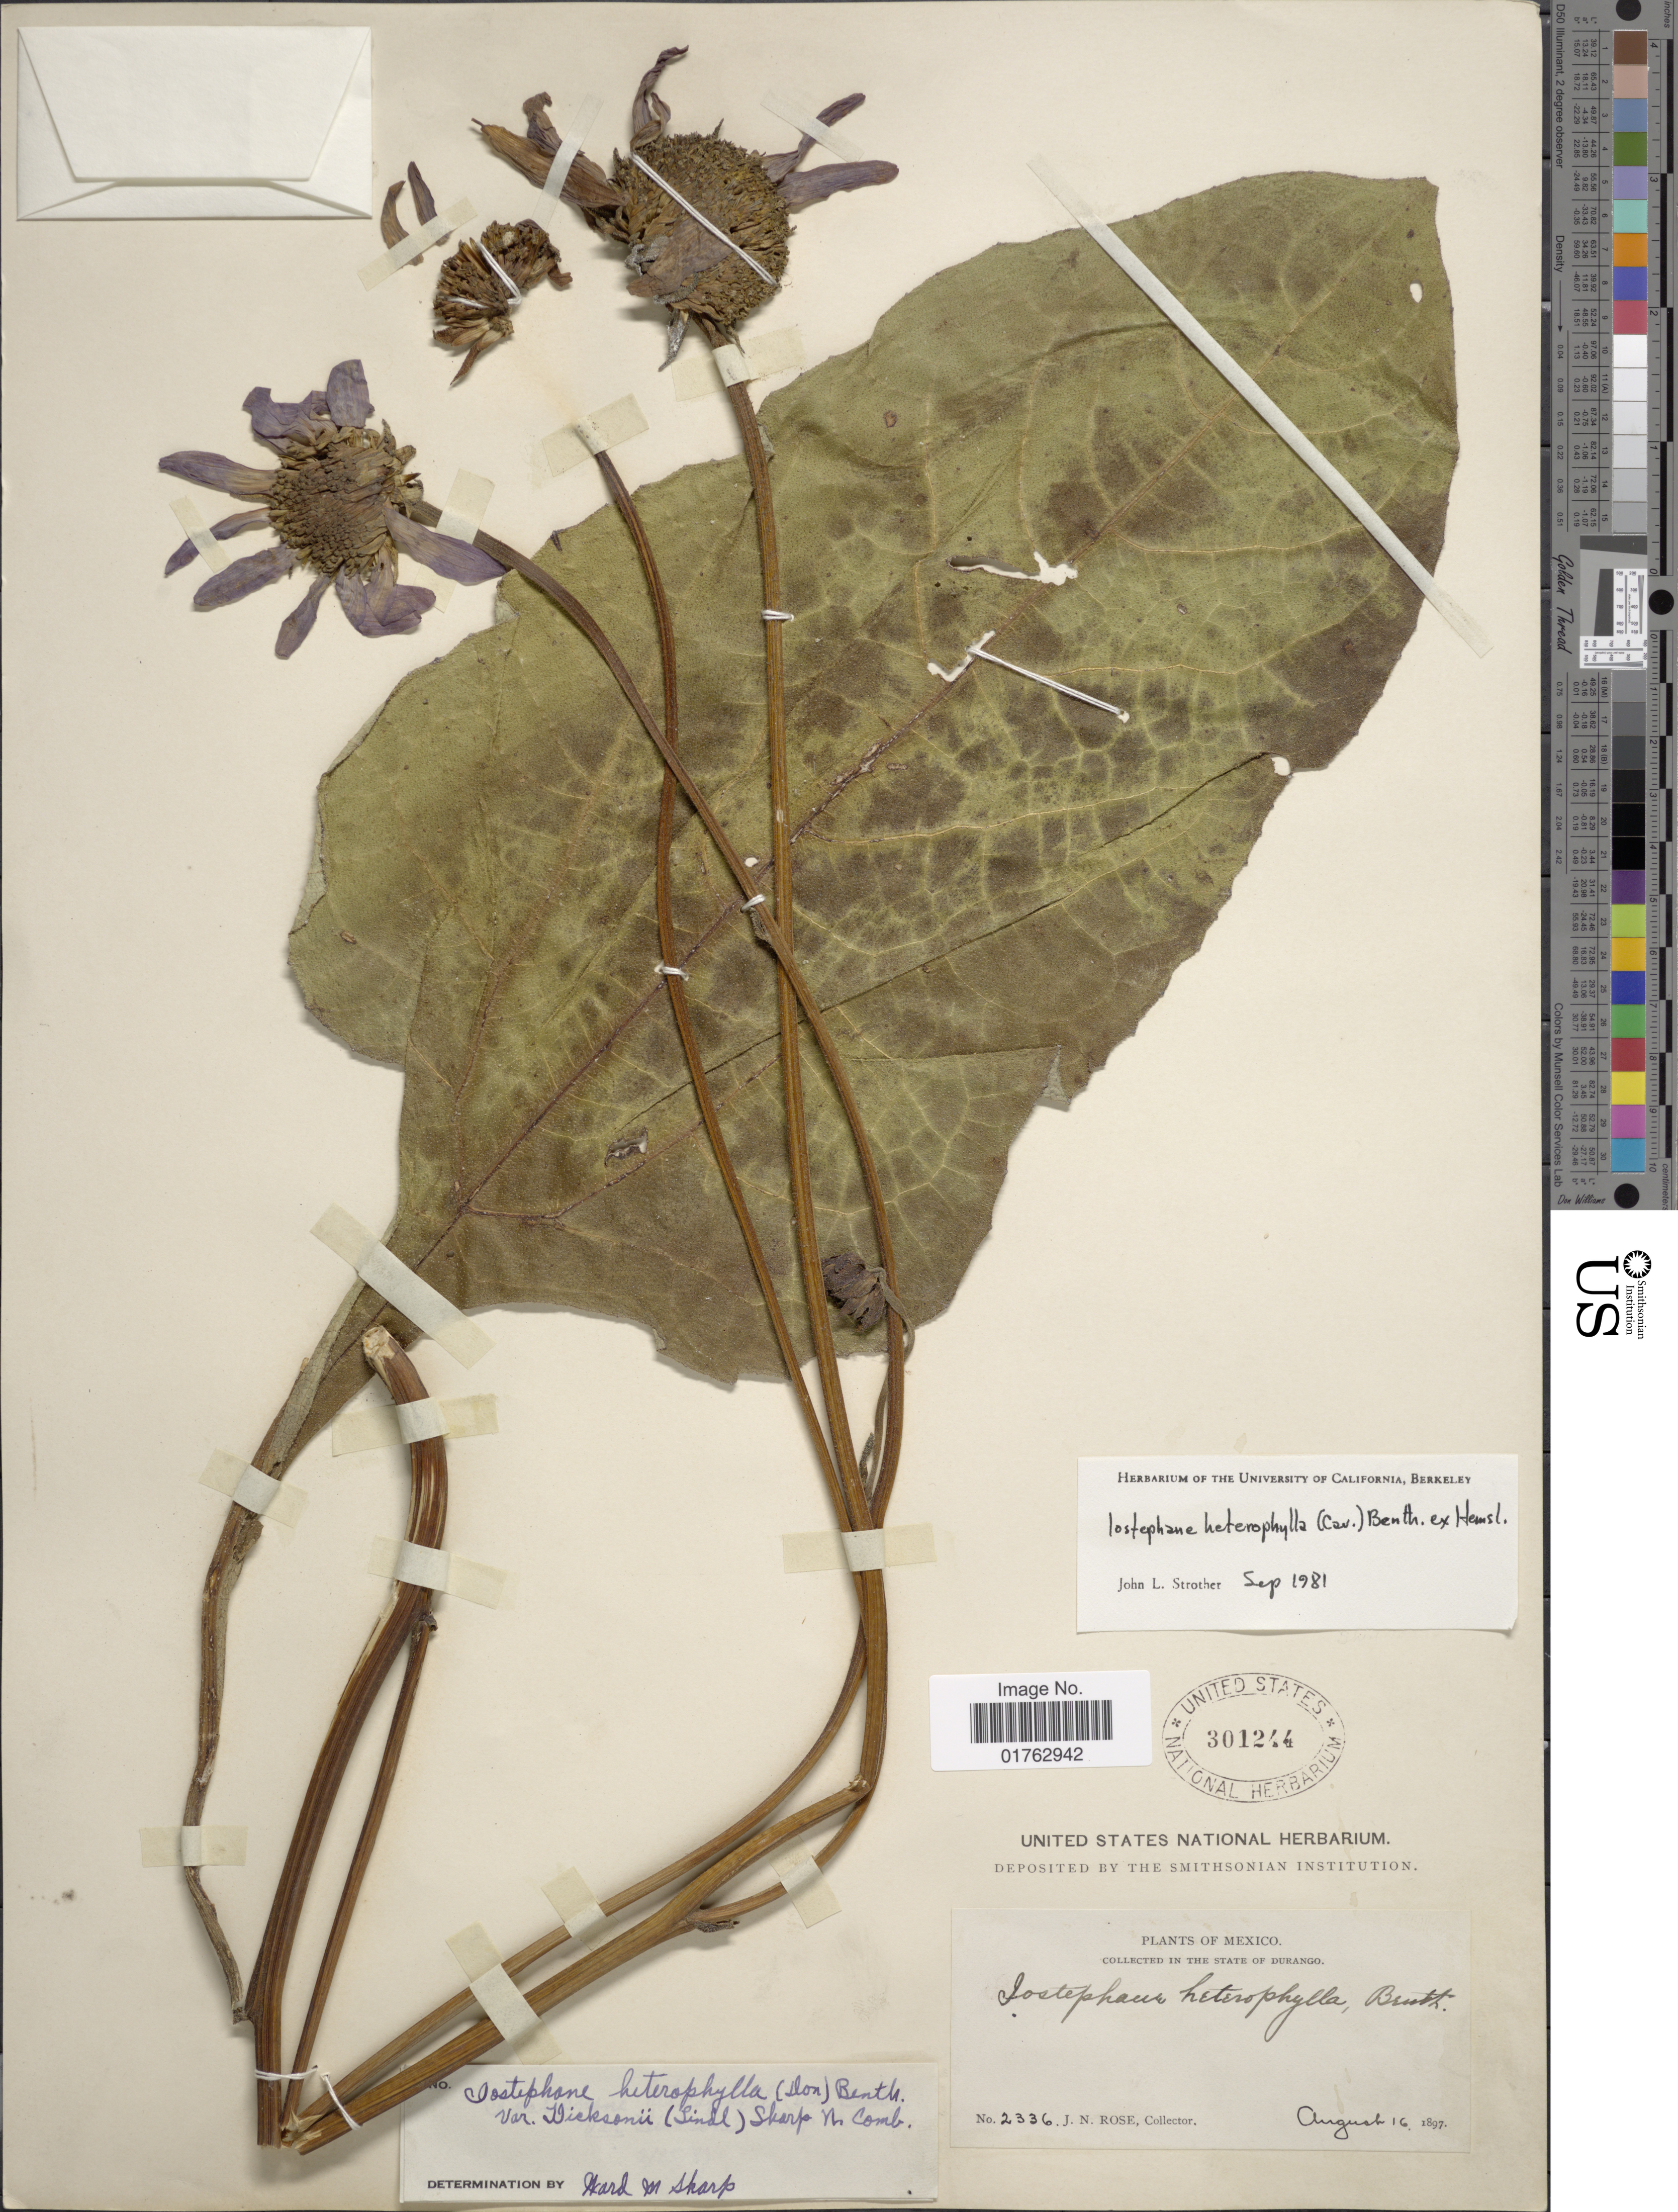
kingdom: Plantae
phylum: Tracheophyta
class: Magnoliopsida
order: Asterales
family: Asteraceae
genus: Iostephane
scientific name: Iostephane heterophylla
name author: (Cav.) Benth. ex Hemsl.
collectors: J. N. Rose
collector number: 2336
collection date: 1897-08-16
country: Mexico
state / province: Durango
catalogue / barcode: US 301244